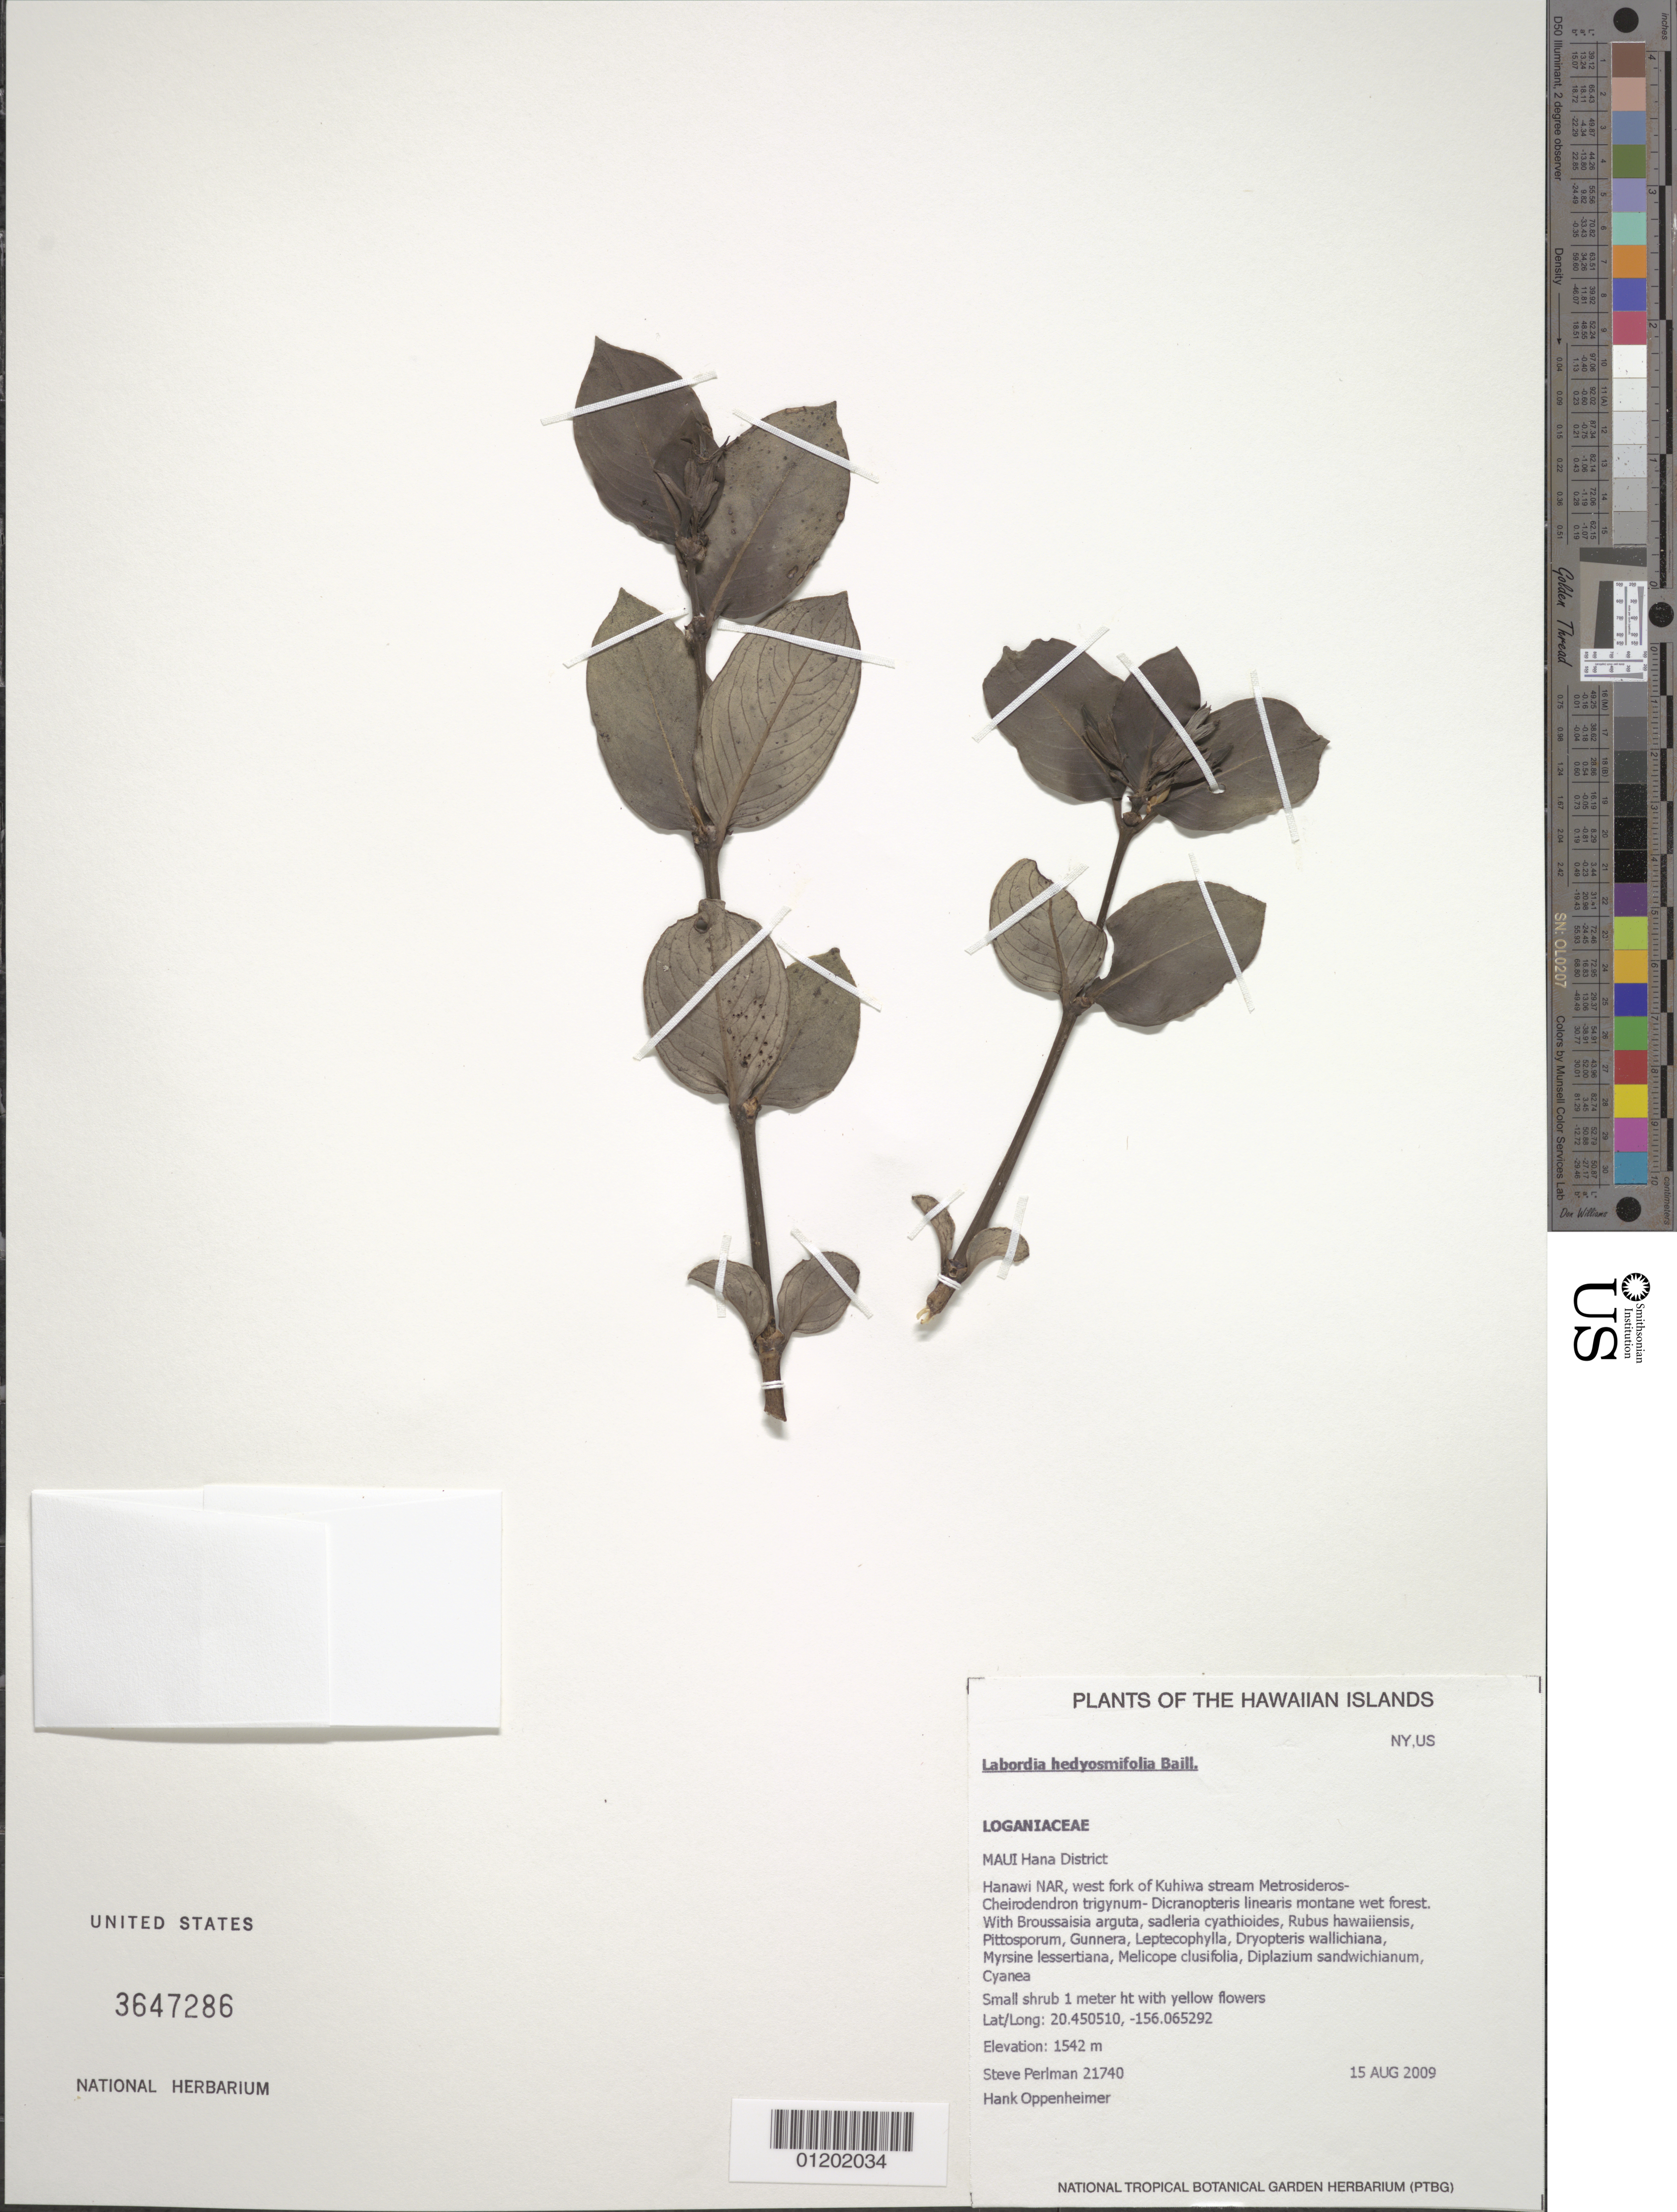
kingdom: Plantae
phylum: Tracheophyta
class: Magnoliopsida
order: Gentianales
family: Loganiaceae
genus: Geniostoma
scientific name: Geniostoma hedyosmifolium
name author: (Baill.) Byng & Christenh.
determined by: Wagner, W. L., (BOT), Smithsonian Institution - National Museum of Natural History (UNITED STATES)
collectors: S. P. Perlman & H. L. Oppenheimer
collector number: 21740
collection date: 2009-08-15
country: United States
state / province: Hawaii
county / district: Maui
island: Maui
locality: Hamakua District, Hanawi NAR, west fork of Kuhiwa stream.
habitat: Montane wet forest.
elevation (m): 1542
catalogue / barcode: US 3647286